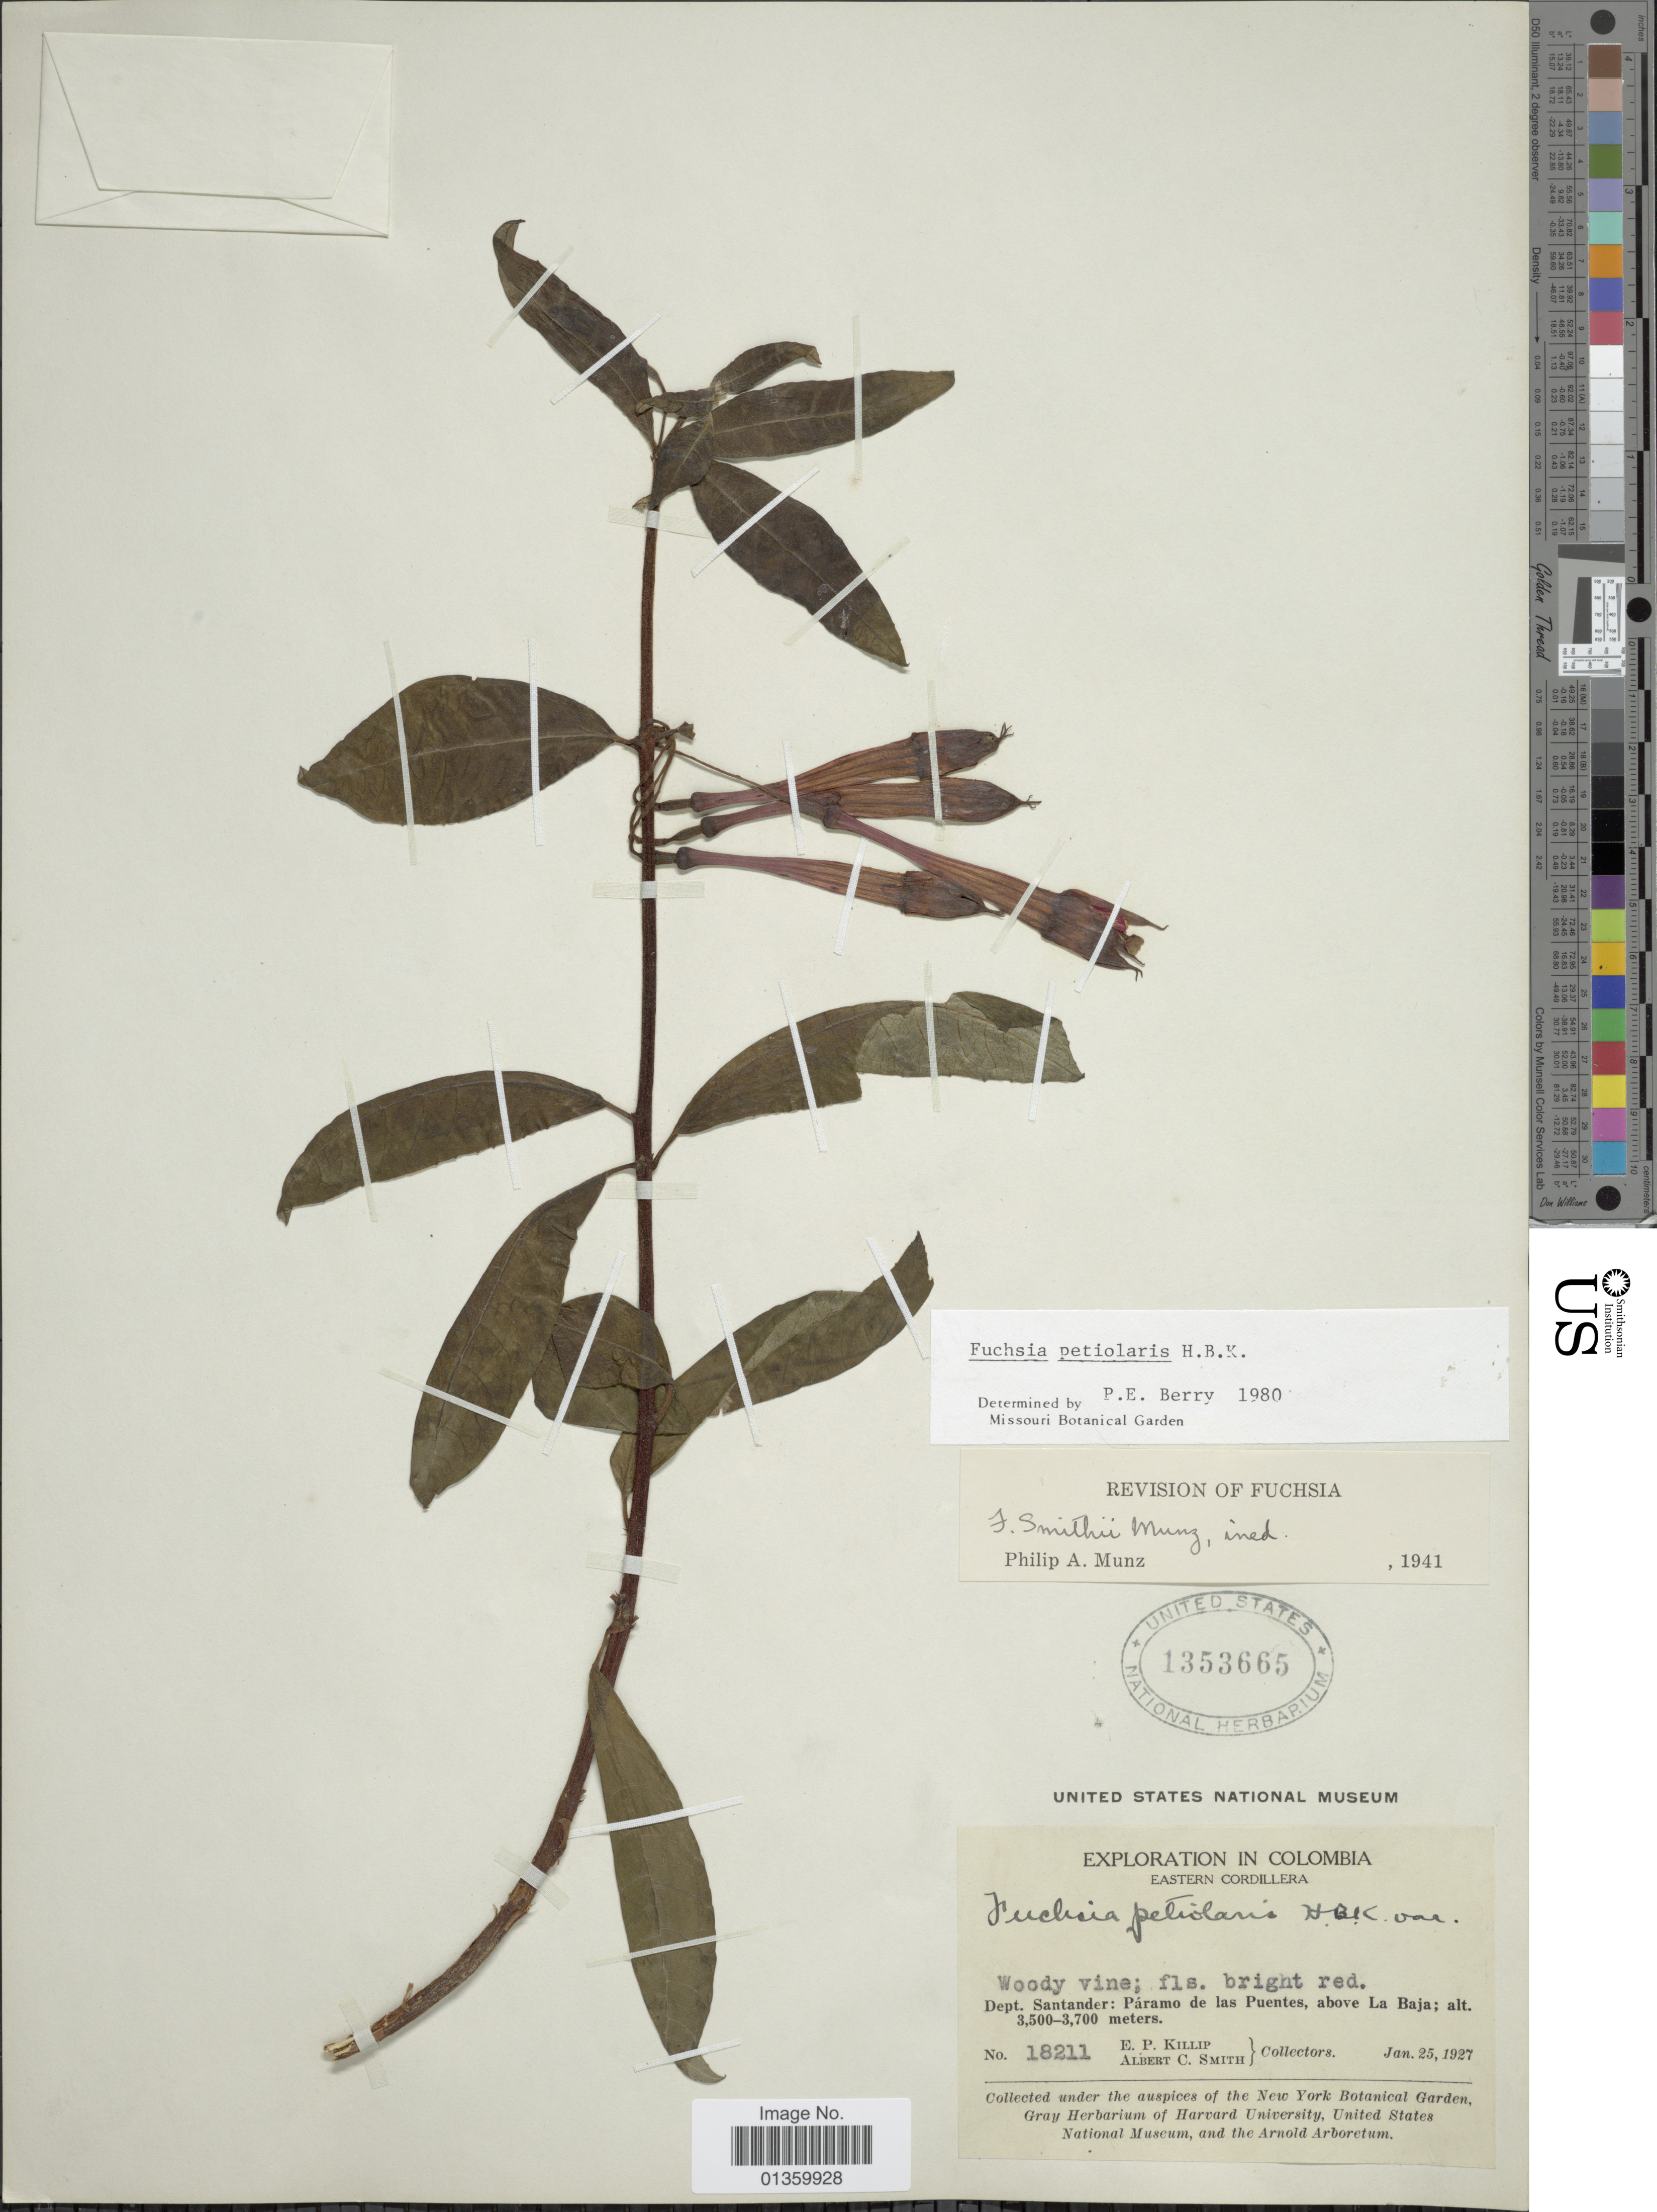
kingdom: Plantae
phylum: Tracheophyta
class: Magnoliopsida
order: Myrtales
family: Onagraceae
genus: Fuchsia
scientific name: Fuchsia petiolaris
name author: Kunth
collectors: E. P. Killip & A. C. Smith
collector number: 18211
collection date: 1927-01-25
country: Colombia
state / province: Santander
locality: Páramo de las Puentes, above La Baja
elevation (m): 3500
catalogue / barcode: US 1353665